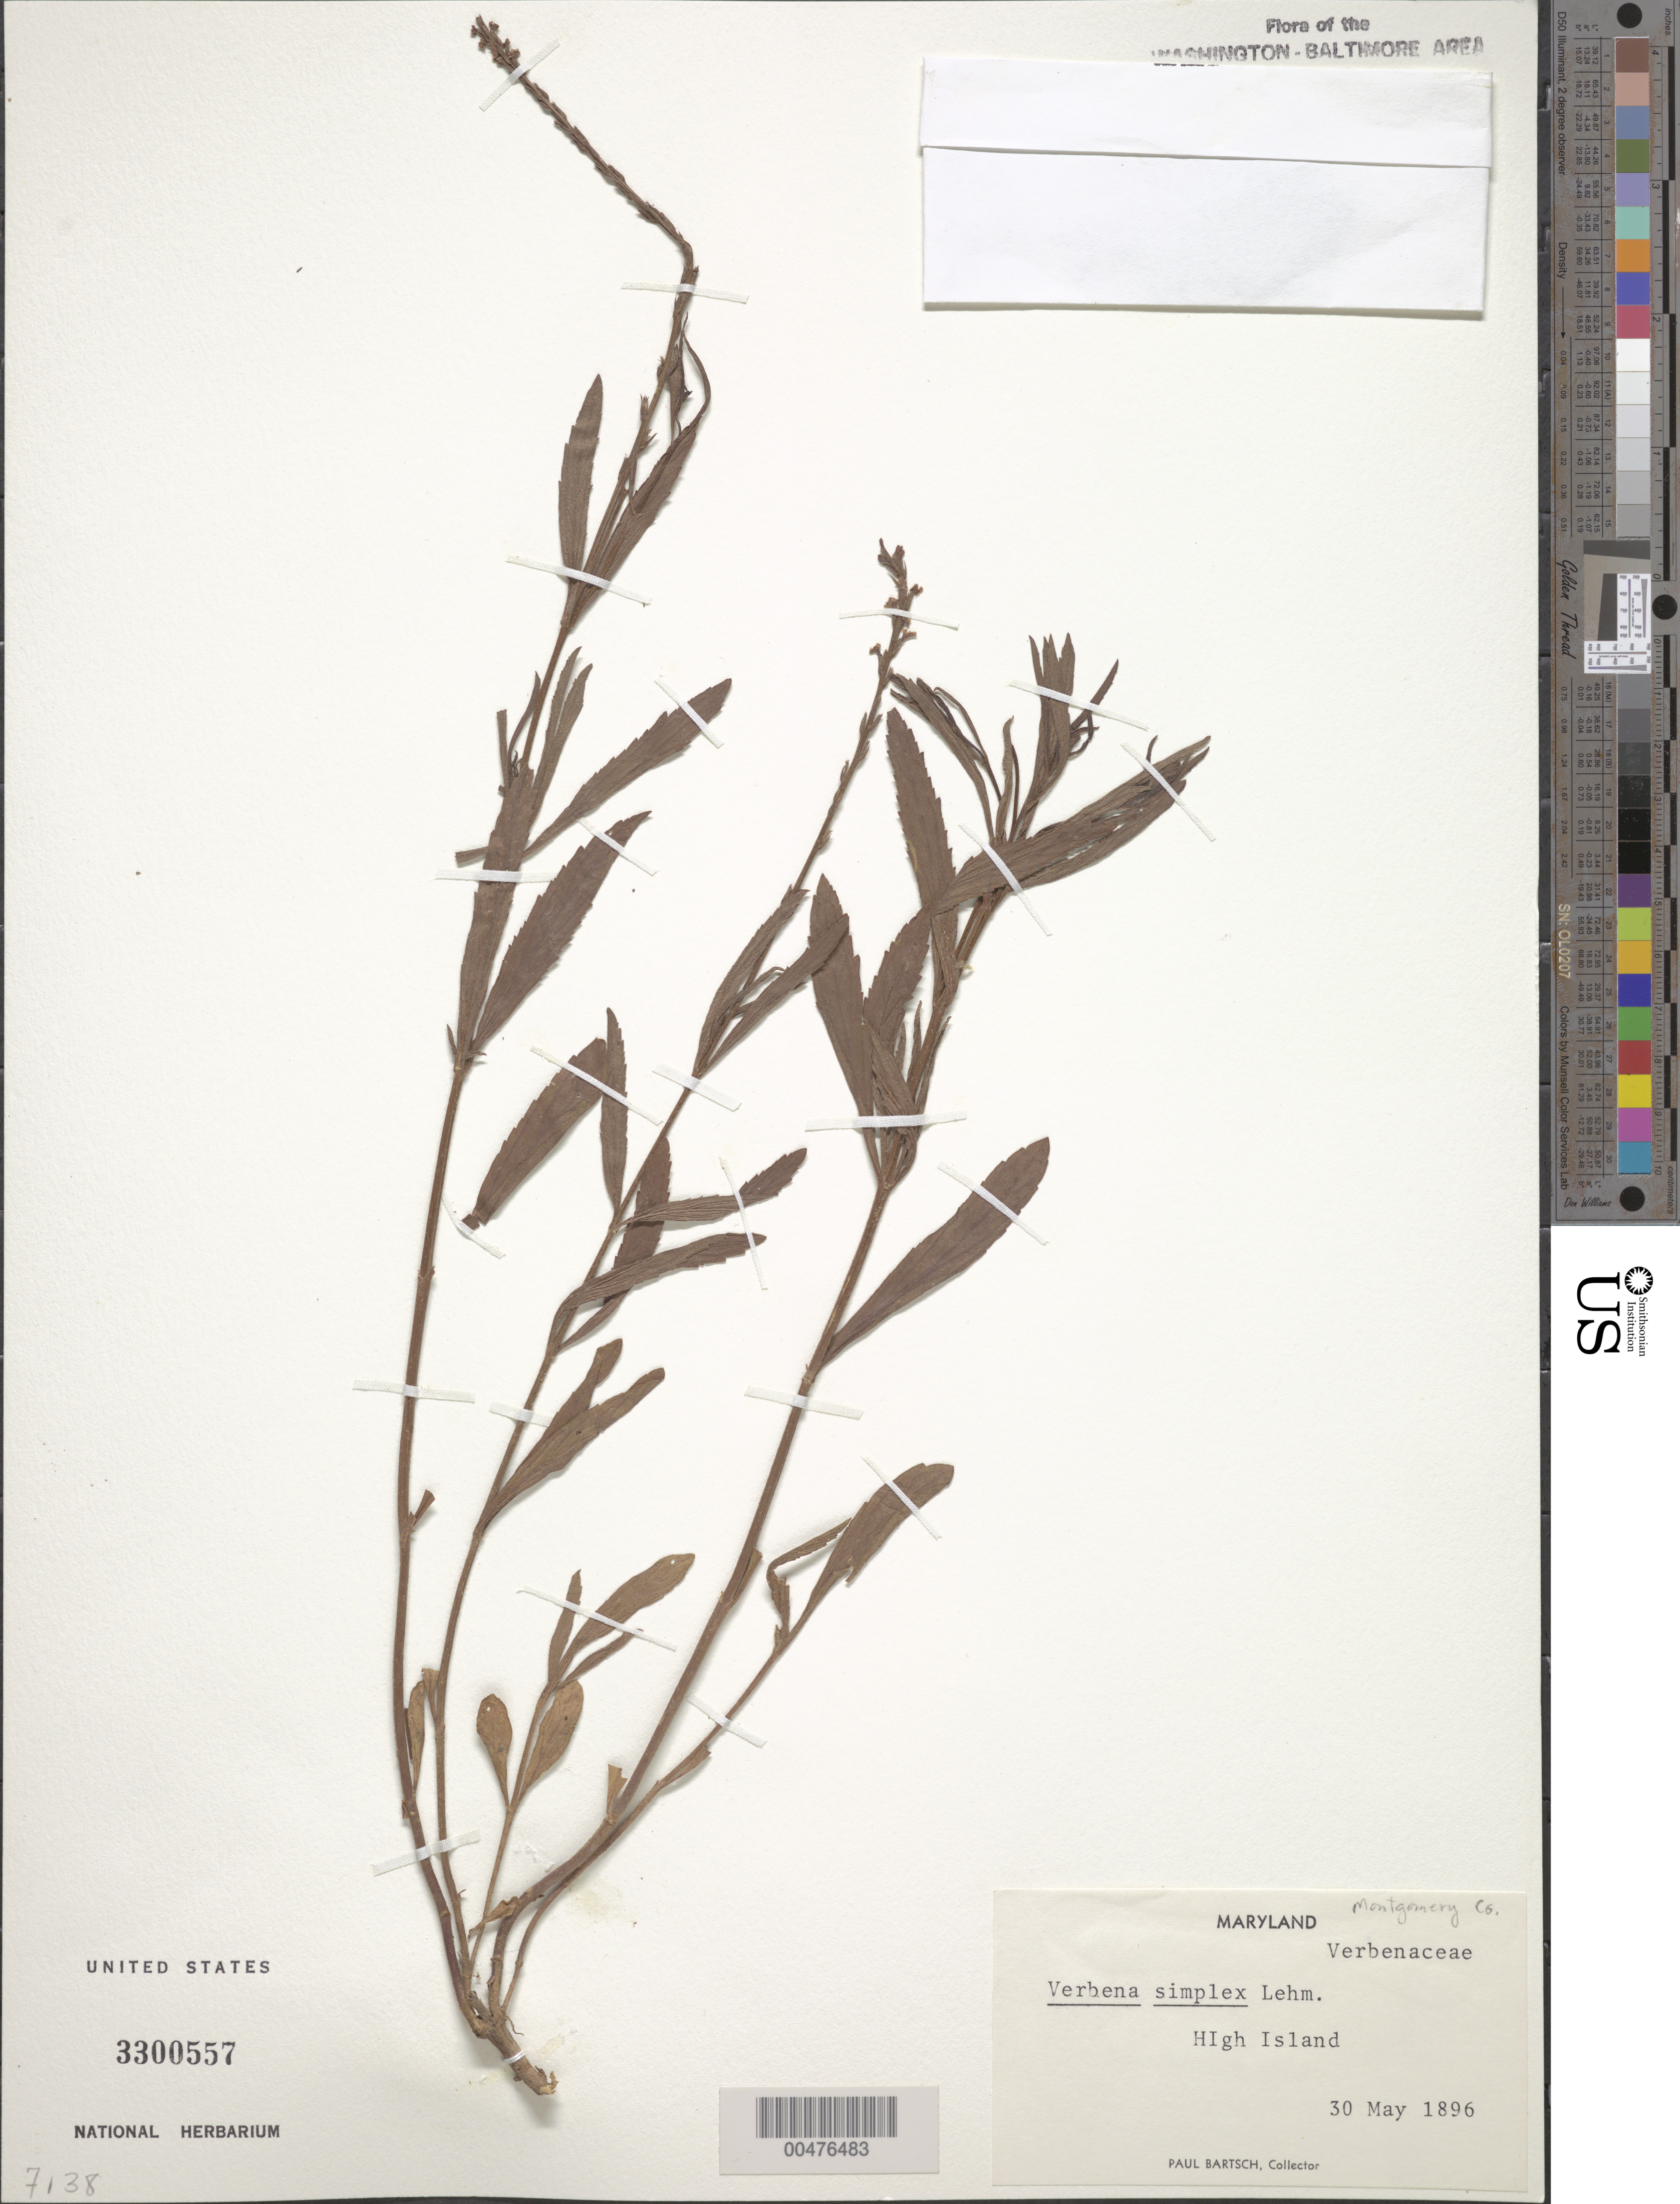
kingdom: Plantae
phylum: Tracheophyta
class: Magnoliopsida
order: Lamiales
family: Verbenaceae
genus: Verbena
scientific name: Verbena simplex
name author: F. Lehm.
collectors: P. Bartsch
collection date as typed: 30 May 1896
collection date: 1896-05-30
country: United States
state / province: Maryland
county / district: Montgomery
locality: High Island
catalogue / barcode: US 3300557